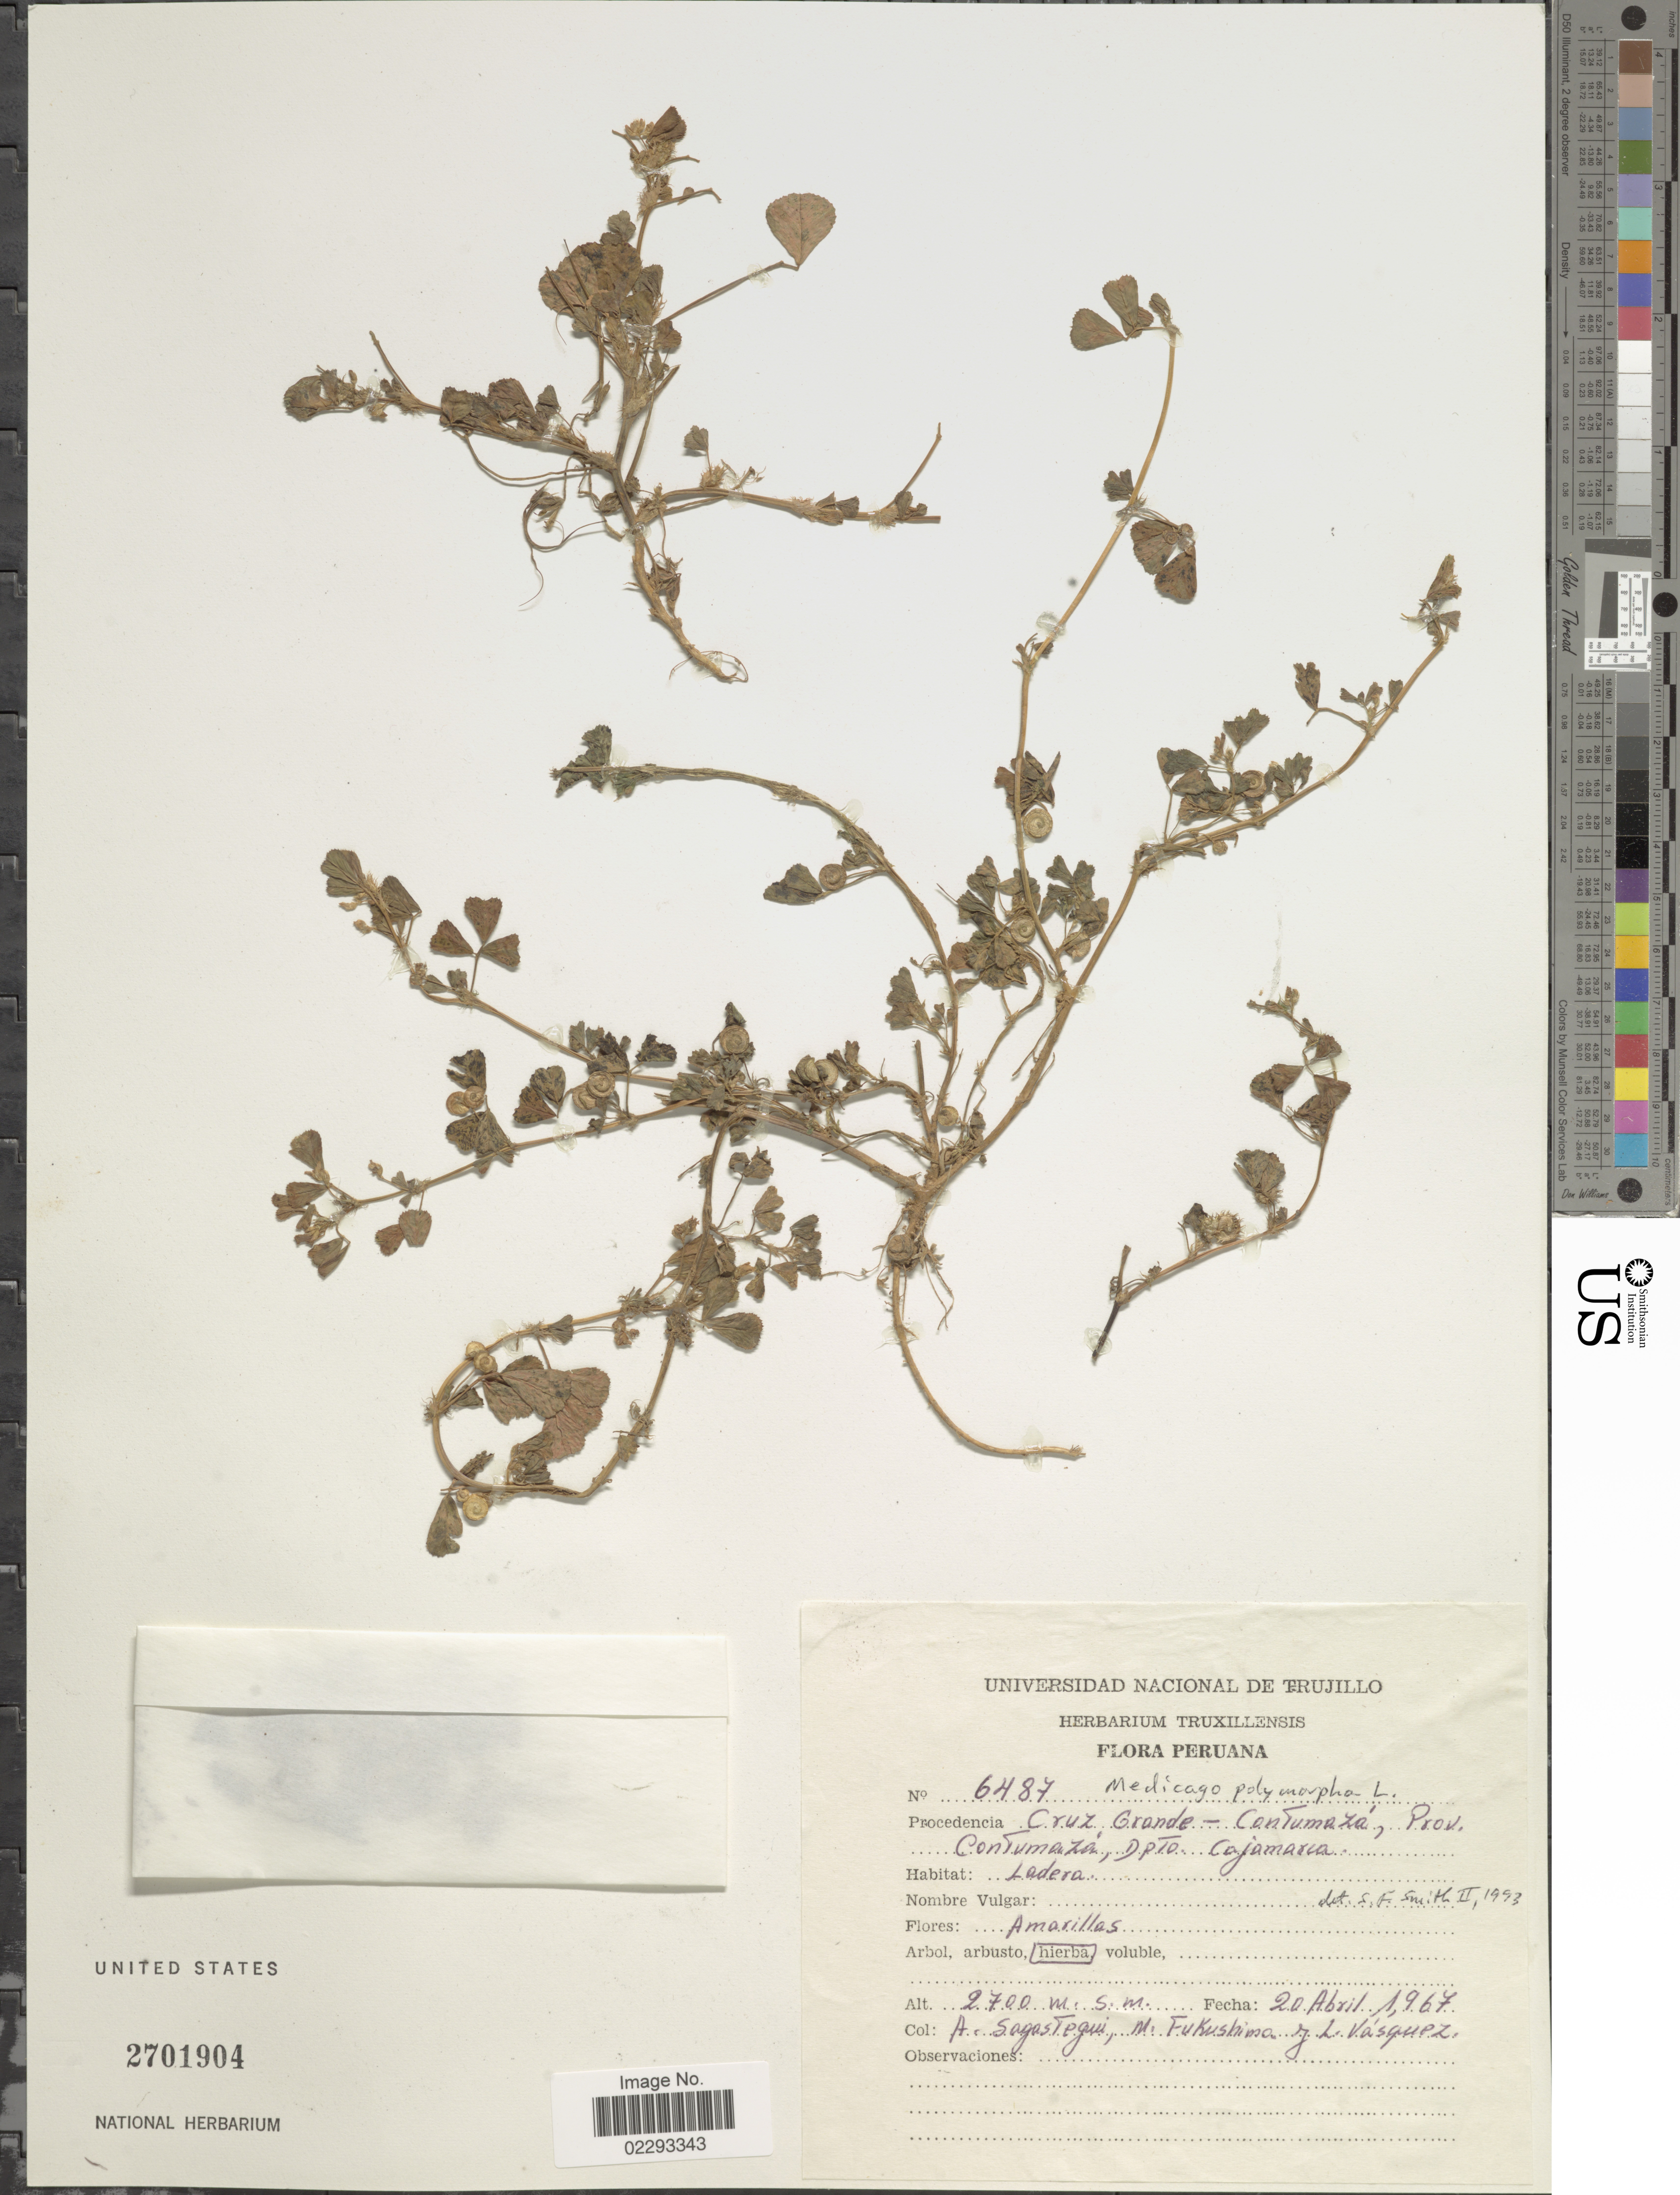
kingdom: Plantae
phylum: Tracheophyta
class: Magnoliopsida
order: Fabales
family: Fabaceae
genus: Medicago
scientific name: Medicago polymorpha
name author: L.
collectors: A. Sagástequi, M. Fukushima & L. Vasquez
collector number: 6487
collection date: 1967-04-20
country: Peru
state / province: Cajamarca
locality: Procedencia: Cruz Grande- Contumazá, Prov. Contumazá, Dpto. Cajamarca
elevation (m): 2700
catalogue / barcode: US 2701904